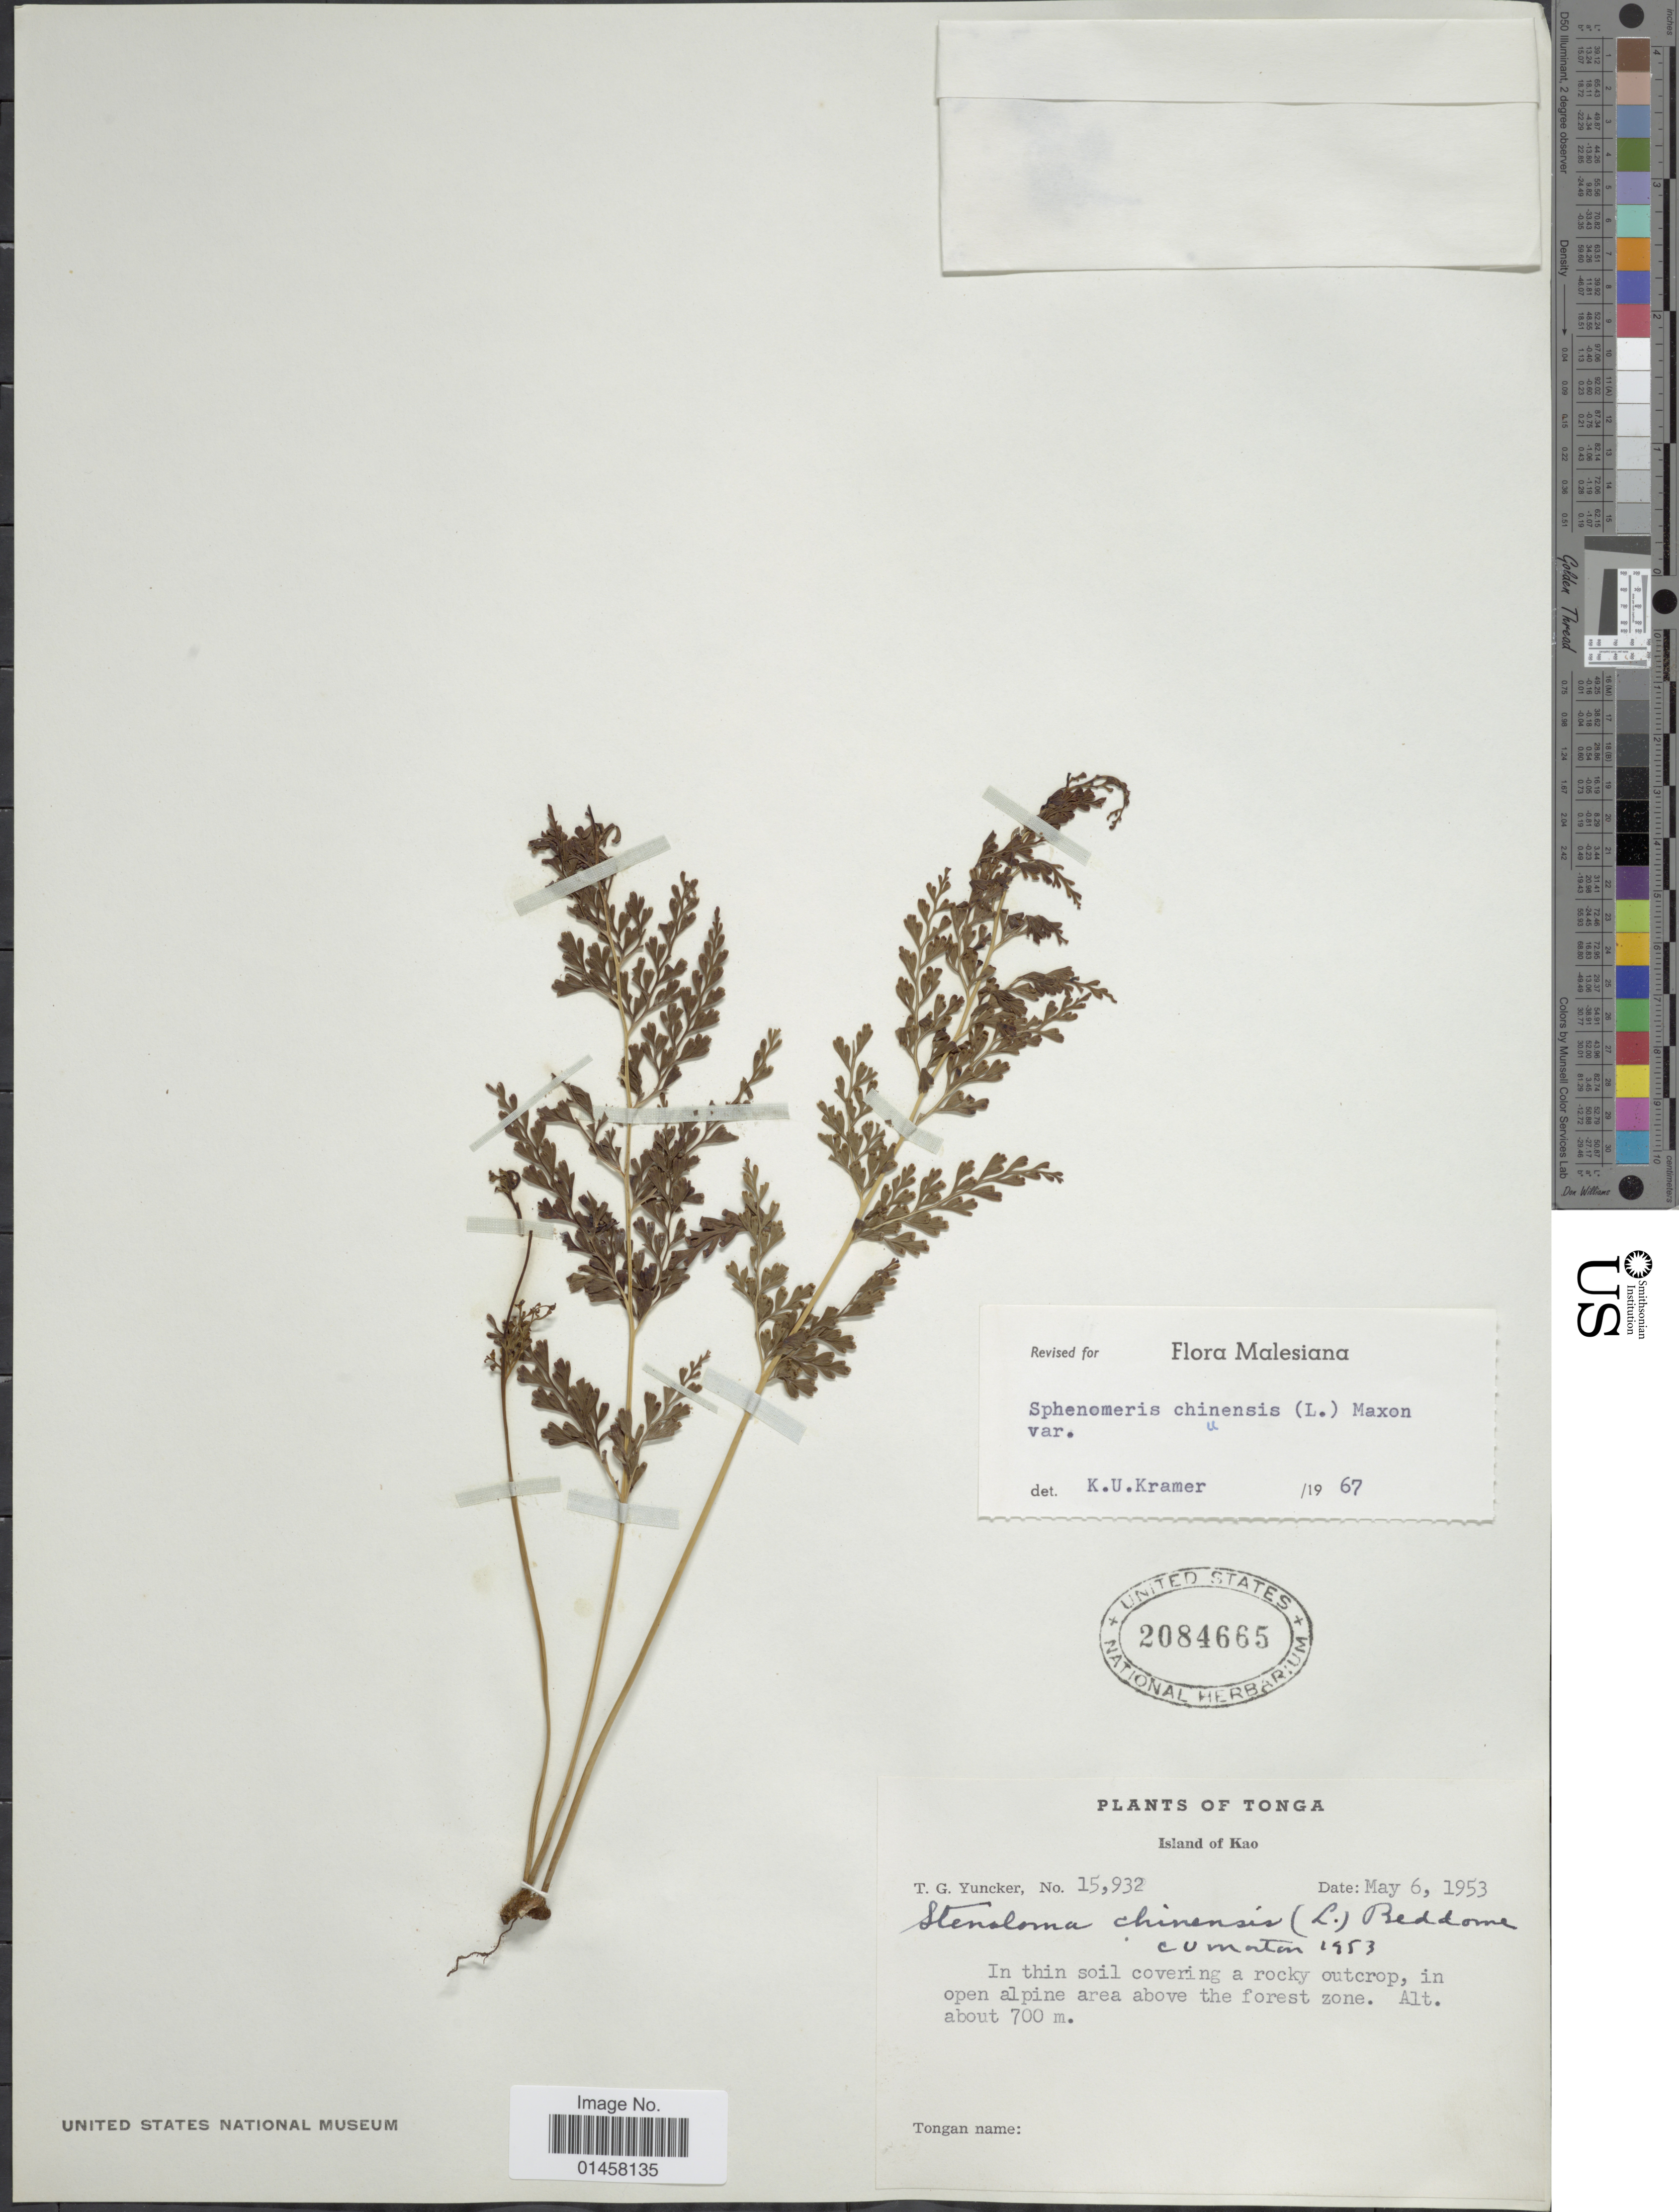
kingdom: Plantae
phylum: Tracheophyta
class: Polypodiopsida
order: Polypodiales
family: Lindsaeaceae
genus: Sphenomeris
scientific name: Sphenomeris chinensis var. chinensis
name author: (L.) Maxon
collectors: T. G. Yuncker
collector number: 15932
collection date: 1953-05-06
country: Tonga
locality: Island of Kao, inopen alpine area above the forest zone.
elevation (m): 700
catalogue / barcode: US 2084665